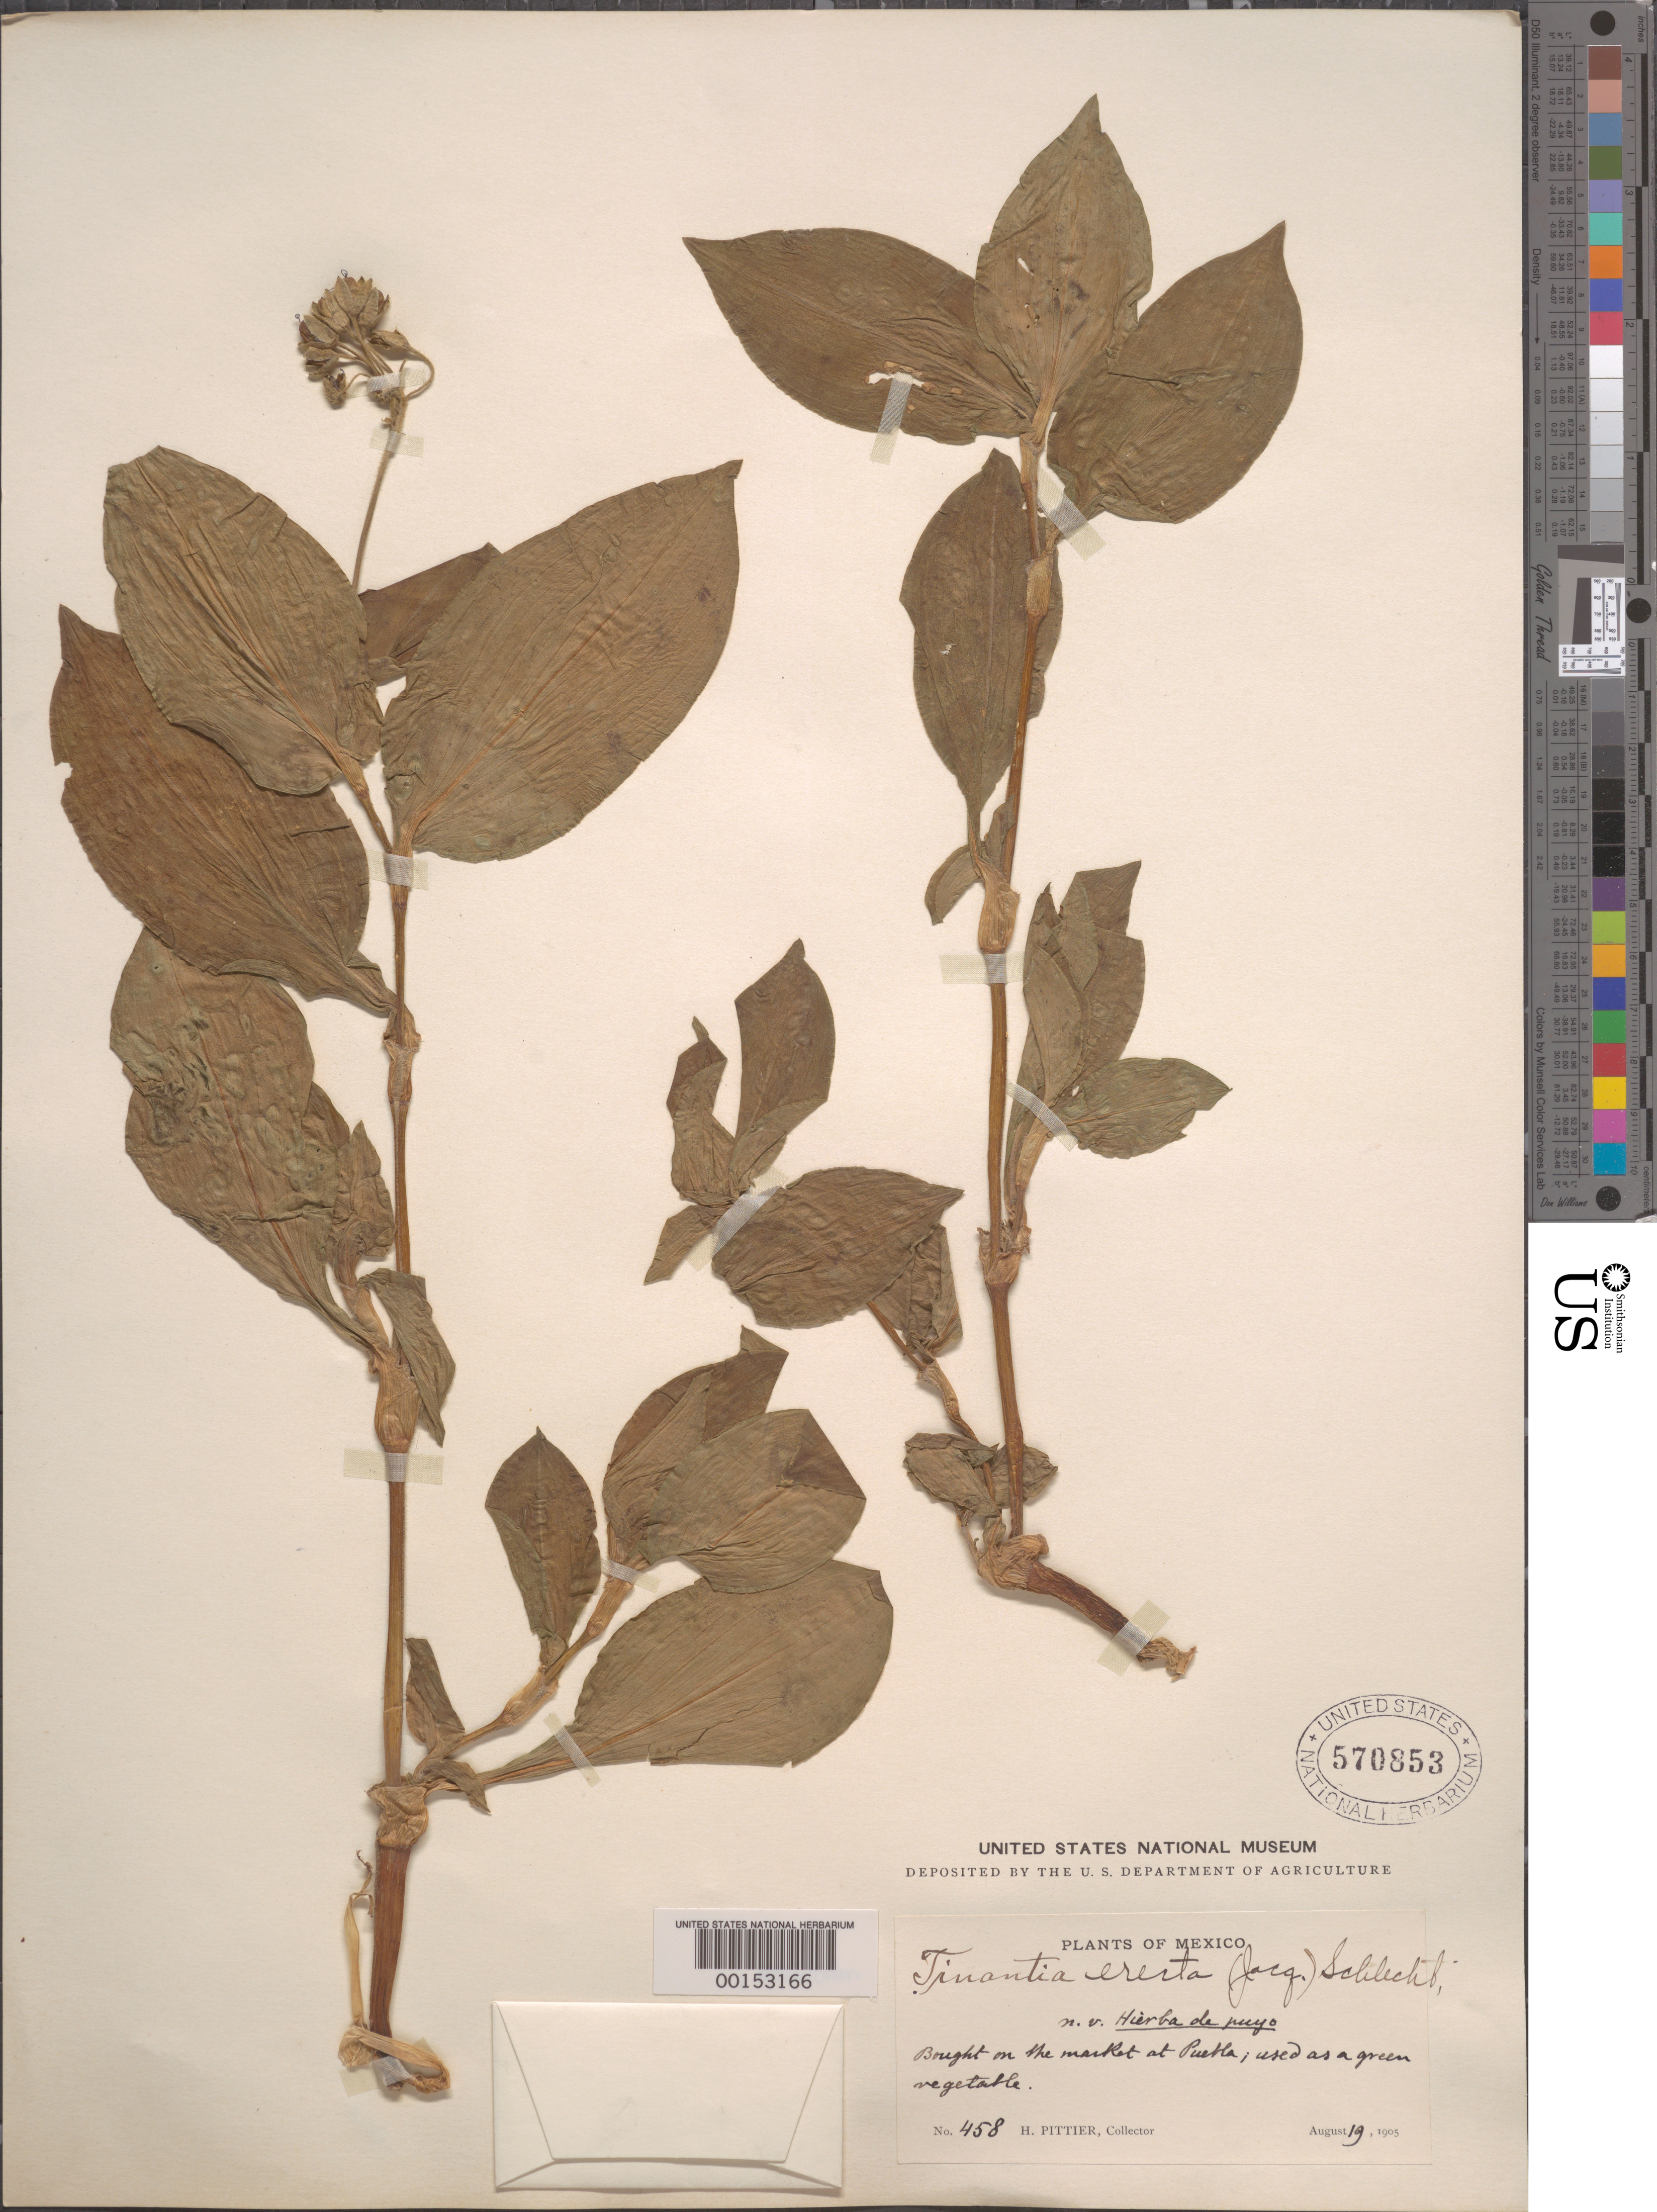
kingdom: Plantae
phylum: Tracheophyta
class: Liliopsida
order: Commelinales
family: Commelinaceae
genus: Tinantia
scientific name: Tinantia erecta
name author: (Jacq.) Fenzl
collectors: H. F. Pittier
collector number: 458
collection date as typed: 19 Aug 1905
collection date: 1905-08-19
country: Mexico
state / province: Puebla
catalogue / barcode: US 570853